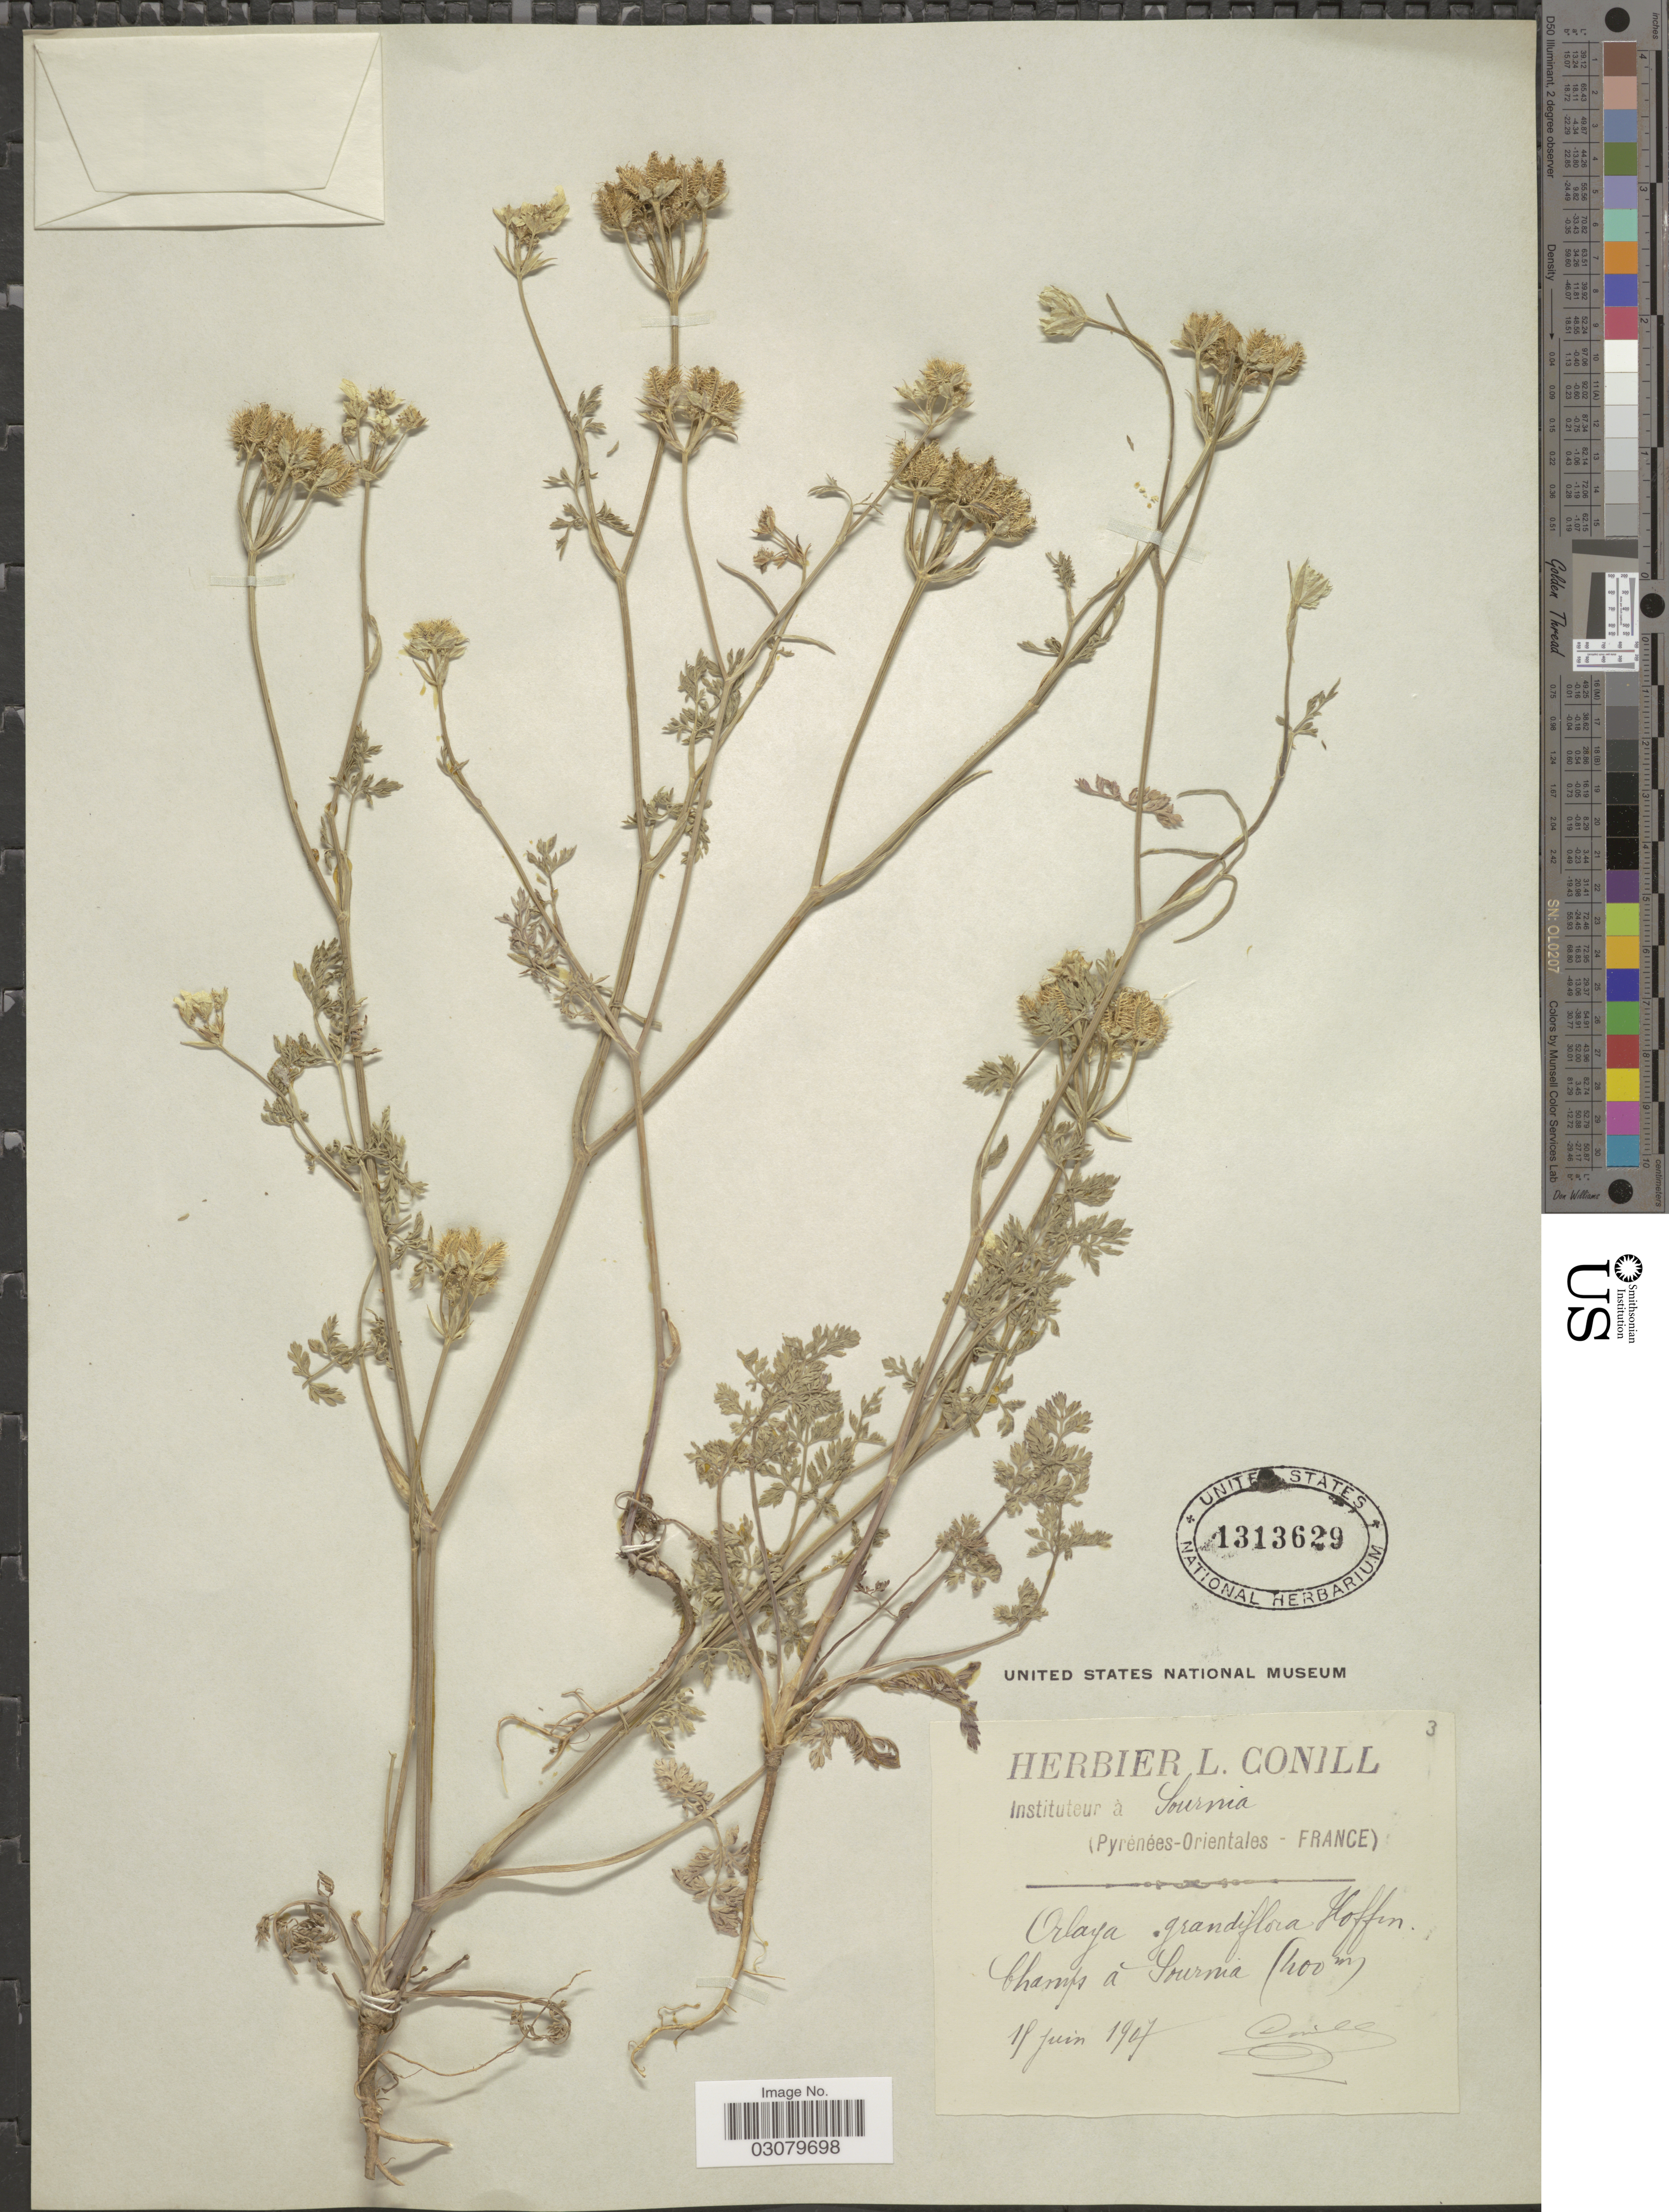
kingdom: Plantae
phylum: Tracheophyta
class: Magnoliopsida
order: Apiales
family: Apiaceae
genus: Orlaya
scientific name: Orlaya grandiflora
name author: (L.) Hoffm.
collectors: Conill, L.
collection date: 1907-06-18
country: France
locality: Champs a Sournia.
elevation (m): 400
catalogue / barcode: US 1313629